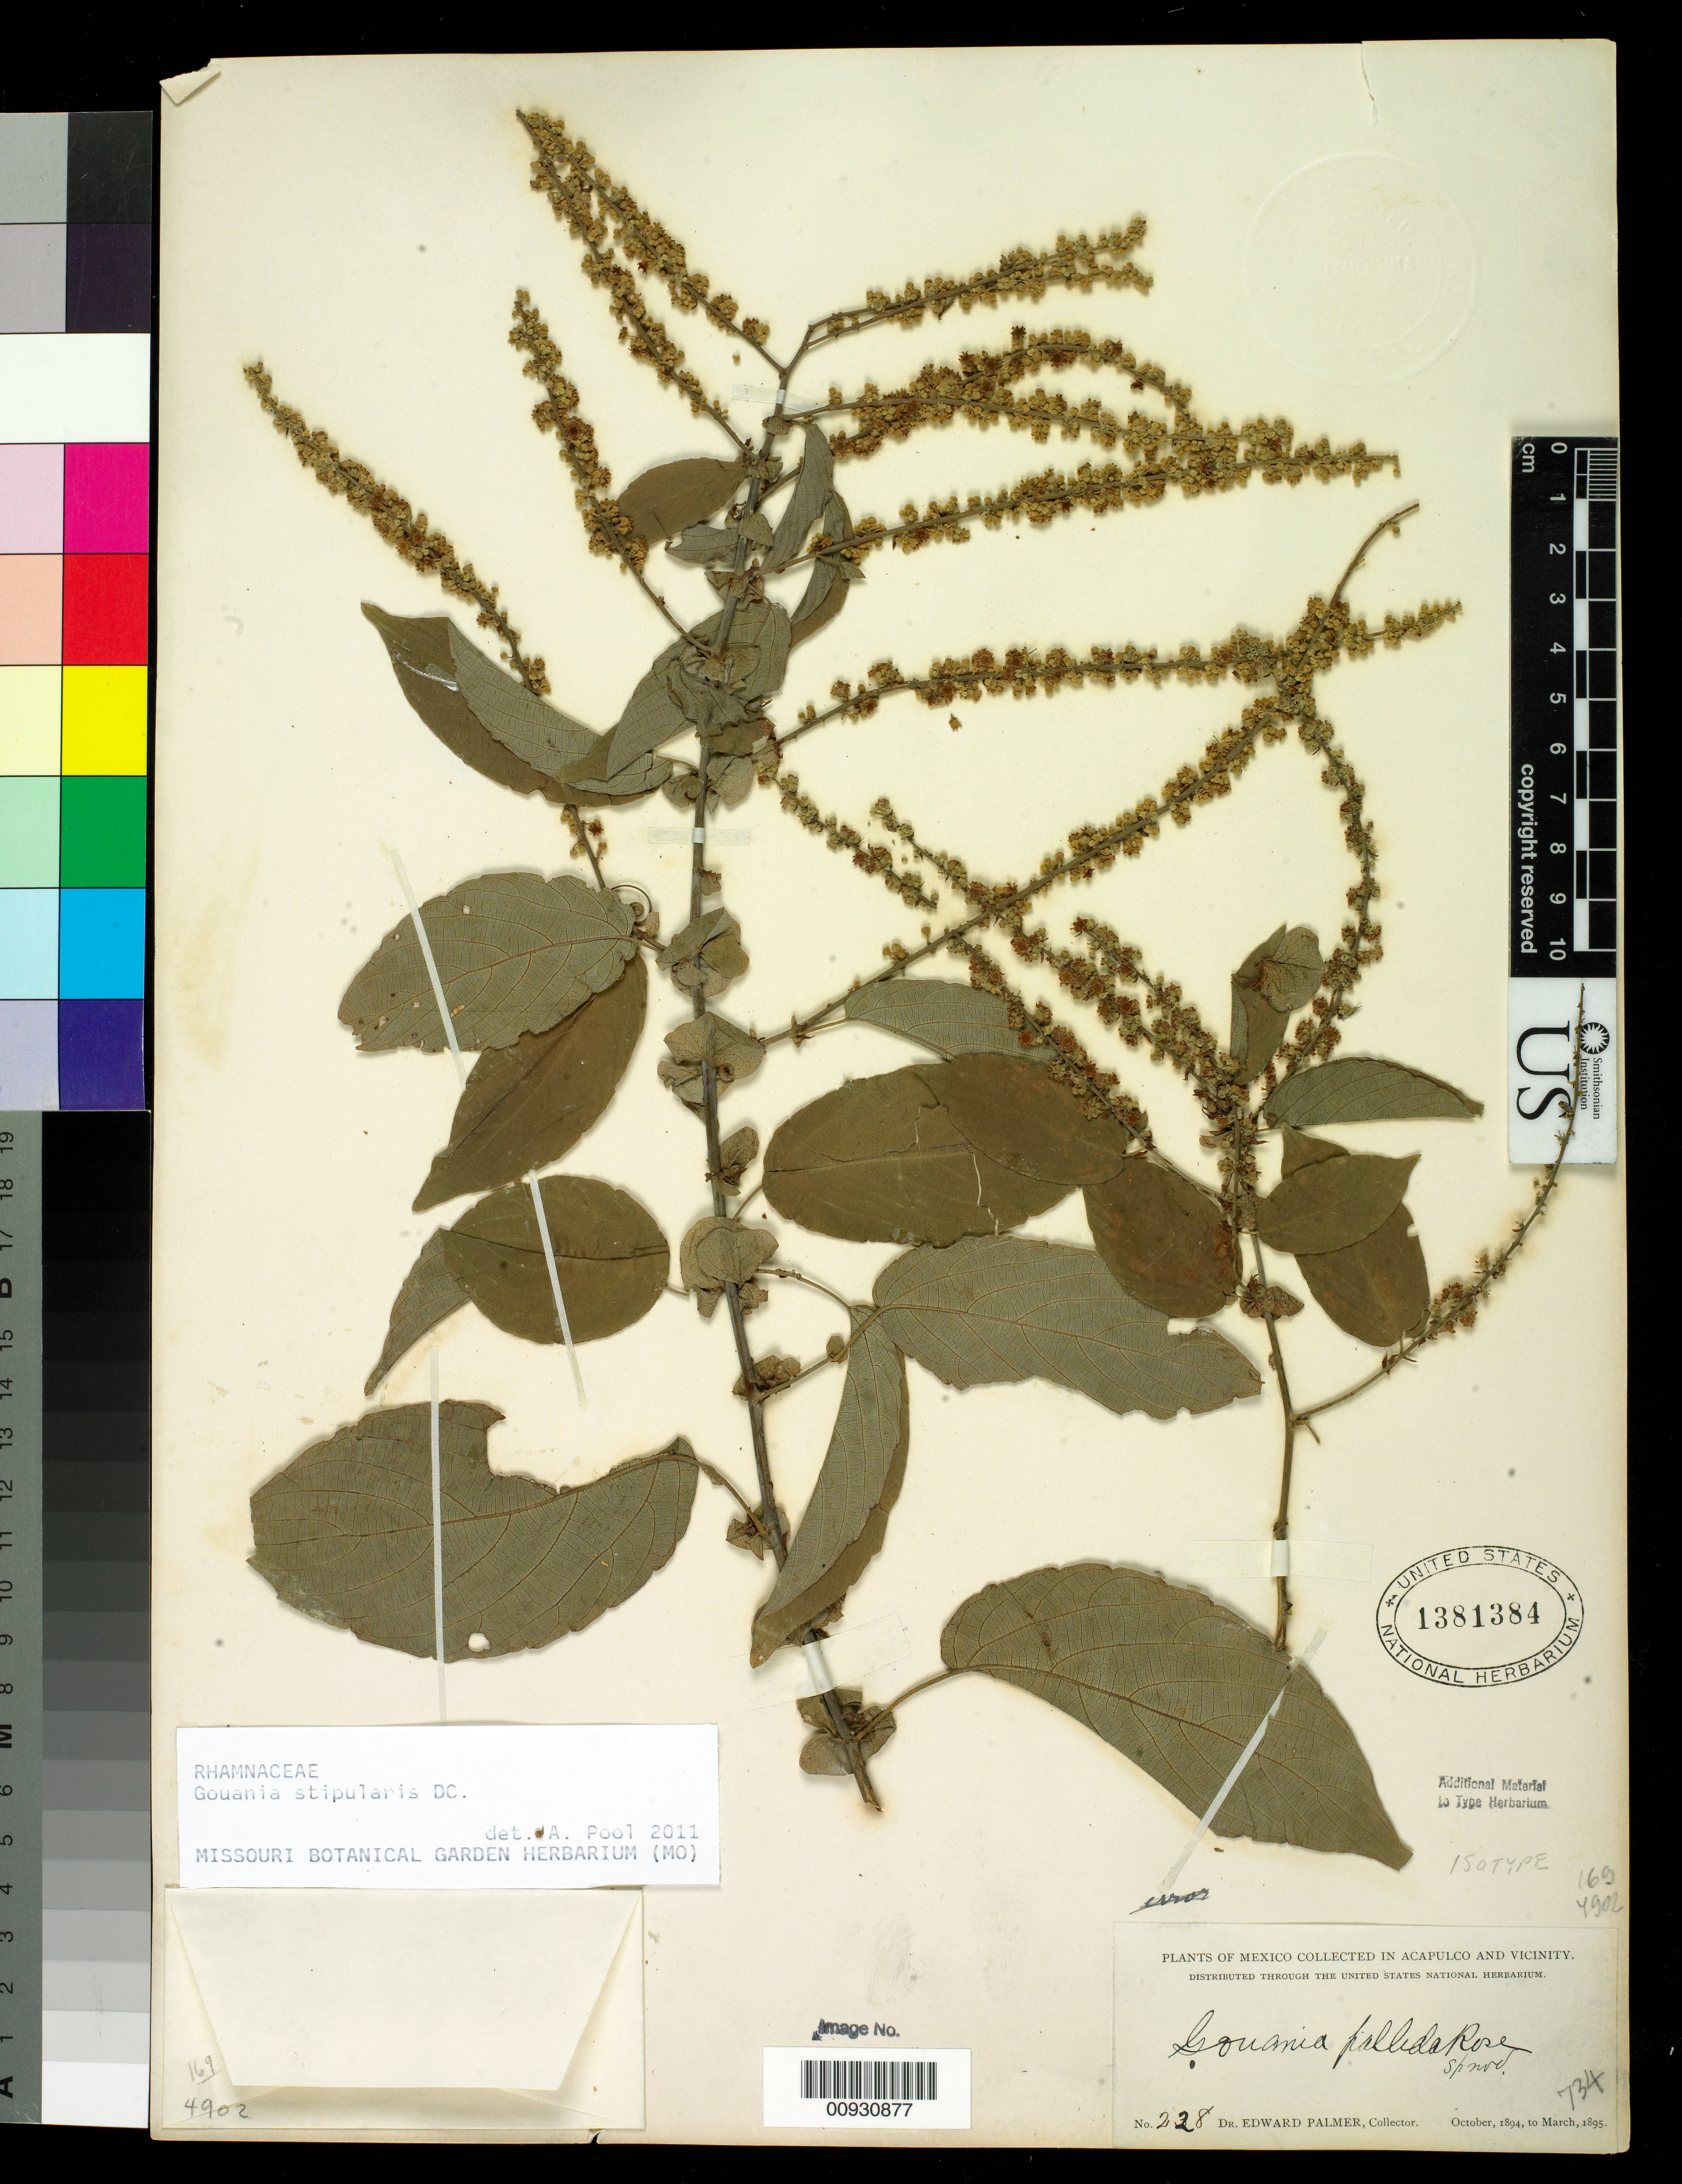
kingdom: Plantae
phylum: Tracheophyta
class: Magnoliopsida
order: Rosales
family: Rhamnaceae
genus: Gouania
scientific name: Gouania pallida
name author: Rose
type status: Isotype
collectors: E. Palmer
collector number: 228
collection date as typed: Oct 1894 to -- Mar 1895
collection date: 1894-10/1895-03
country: Mexico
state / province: Guerrero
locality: Acapulco and vicinity.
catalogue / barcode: US 1381384